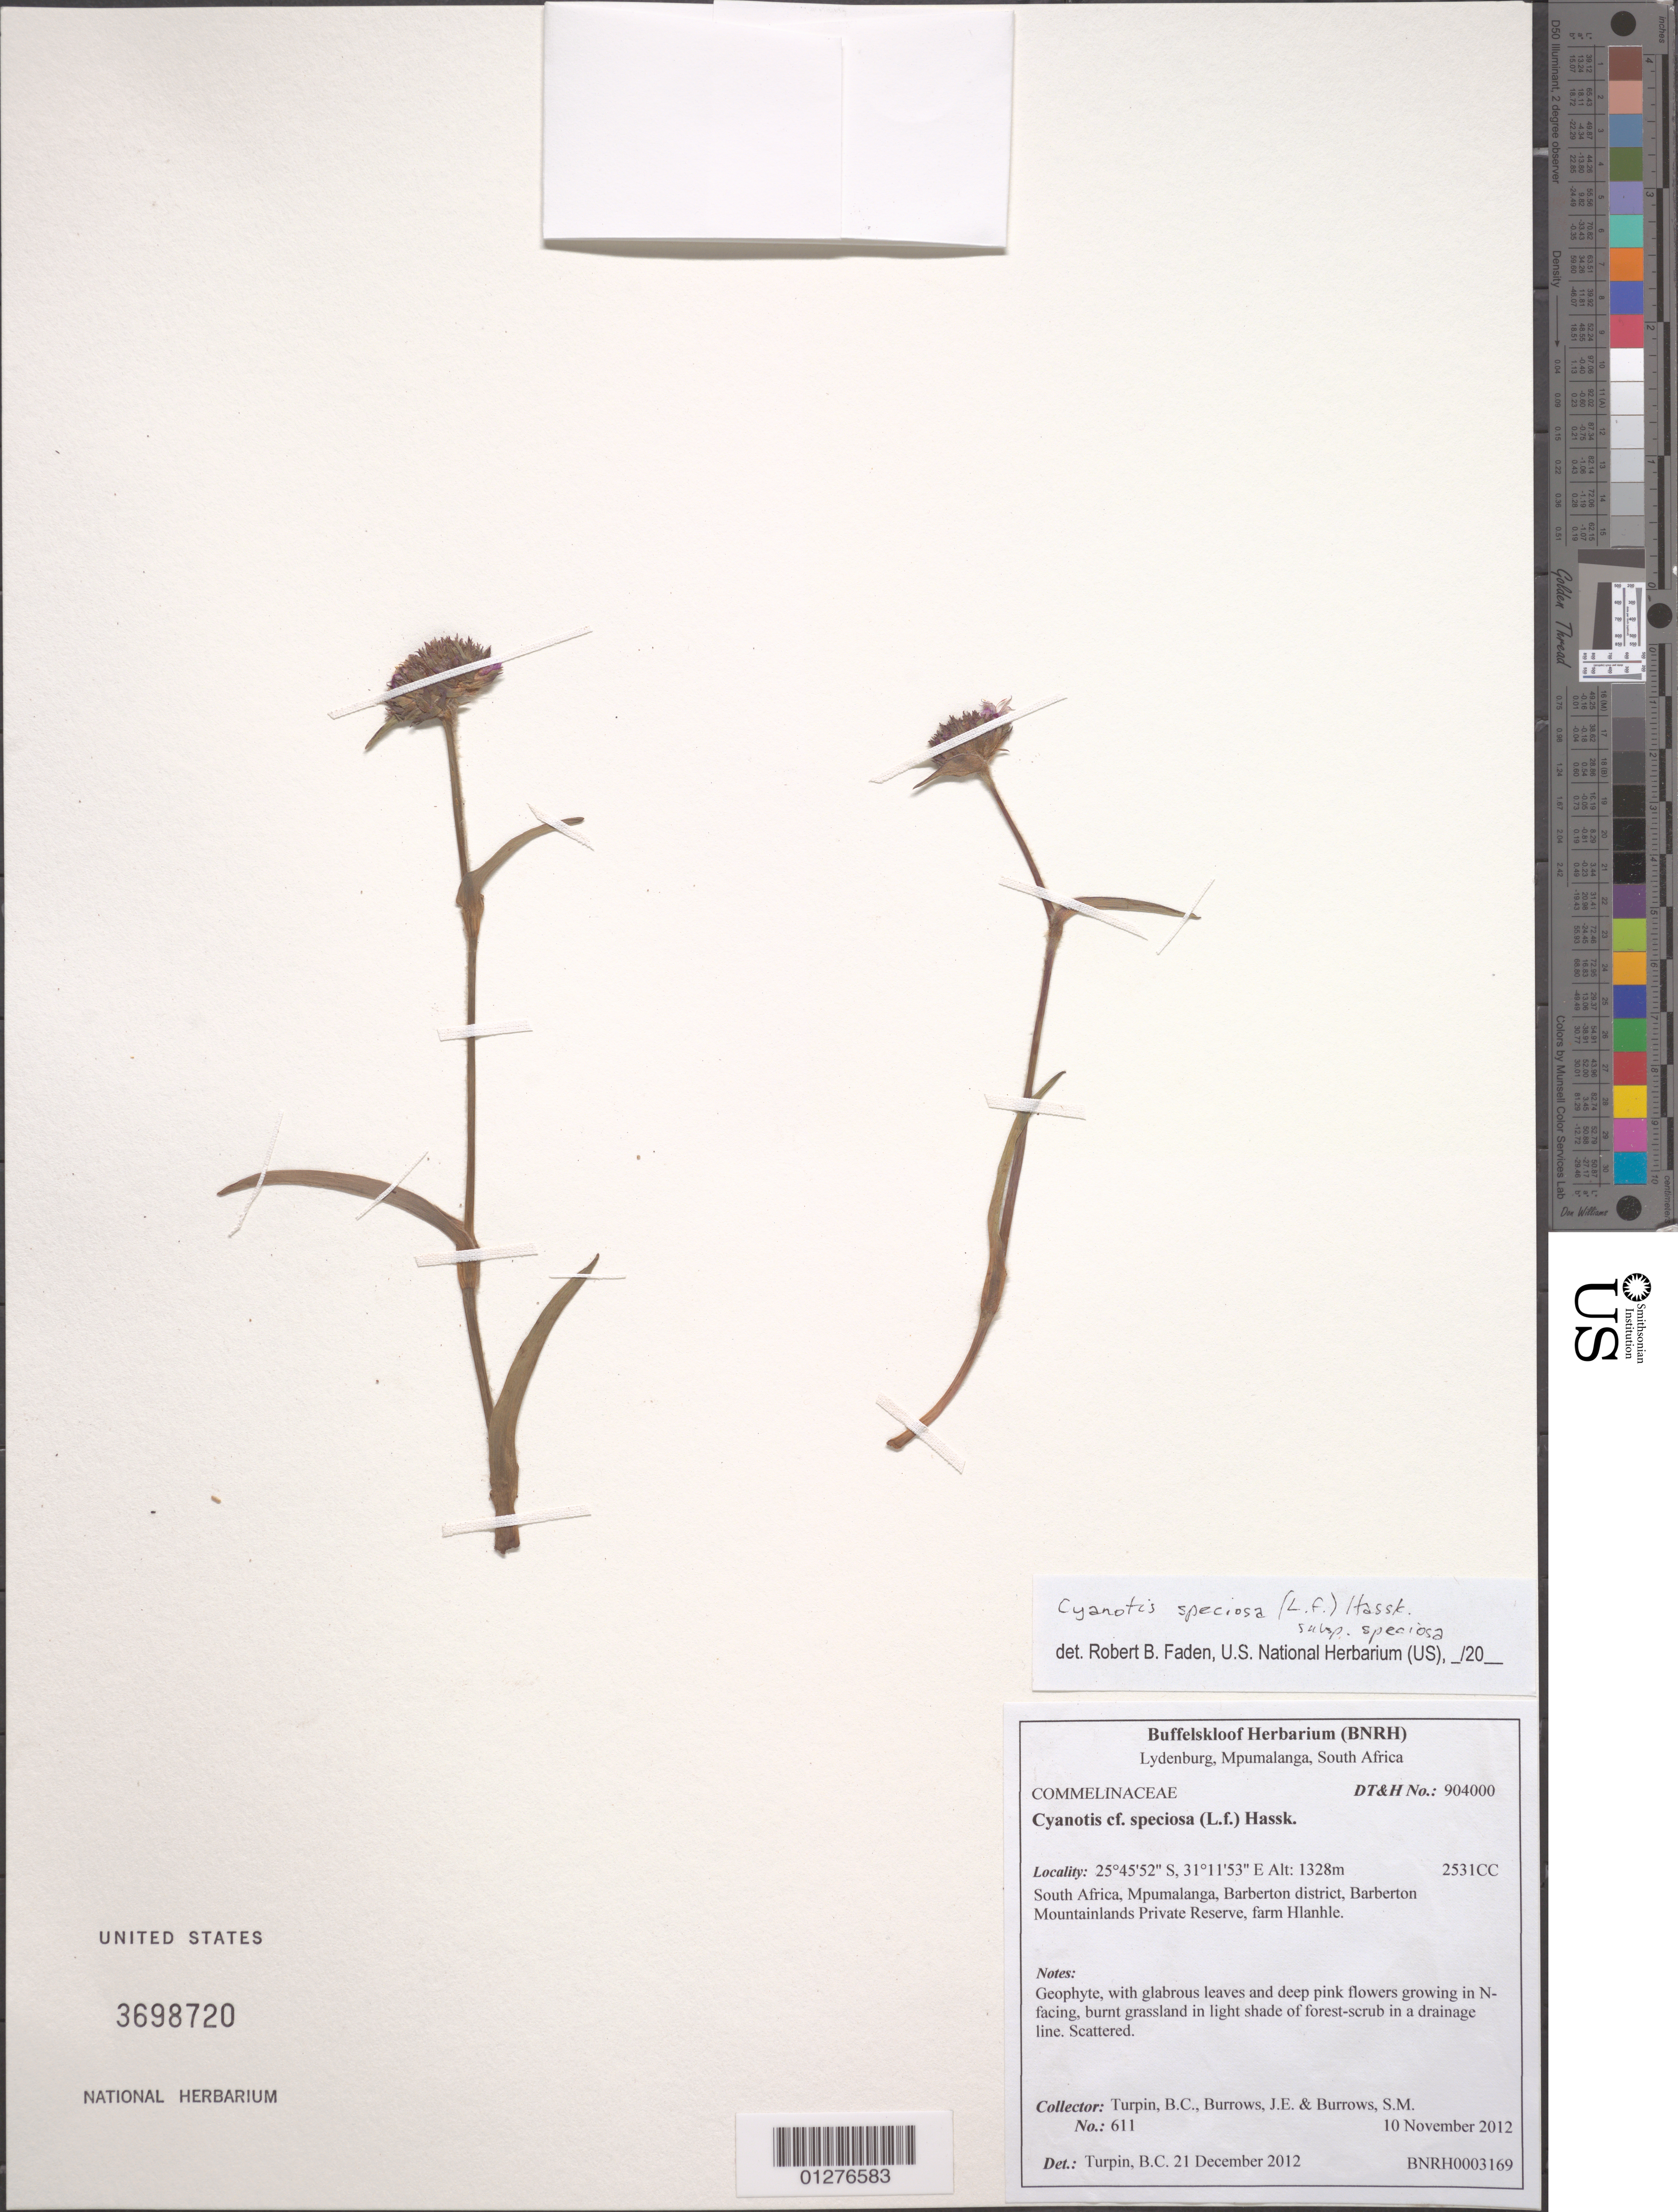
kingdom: Plantae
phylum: Tracheophyta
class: Liliopsida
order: Commelinales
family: Commelinaceae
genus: Cyanotis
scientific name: Cyanotis speciosa subsp. speciosa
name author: (L. f.) Hassk.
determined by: Faden, Robert B., (US), Smithsonian Institution - National Museum of Natural History (UNITED STATES)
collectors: B. C. Turpin et al.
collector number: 611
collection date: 2012-11-10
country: South Africa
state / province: Mpumalanga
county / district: Barberton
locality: Barberton Mountainlands Private Reserve, farm Hlanhle.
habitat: growing in N-facing, burnt grassland in light shade of forest-scrub in a drainage line. Scattered.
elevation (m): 1328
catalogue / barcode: US 3698720